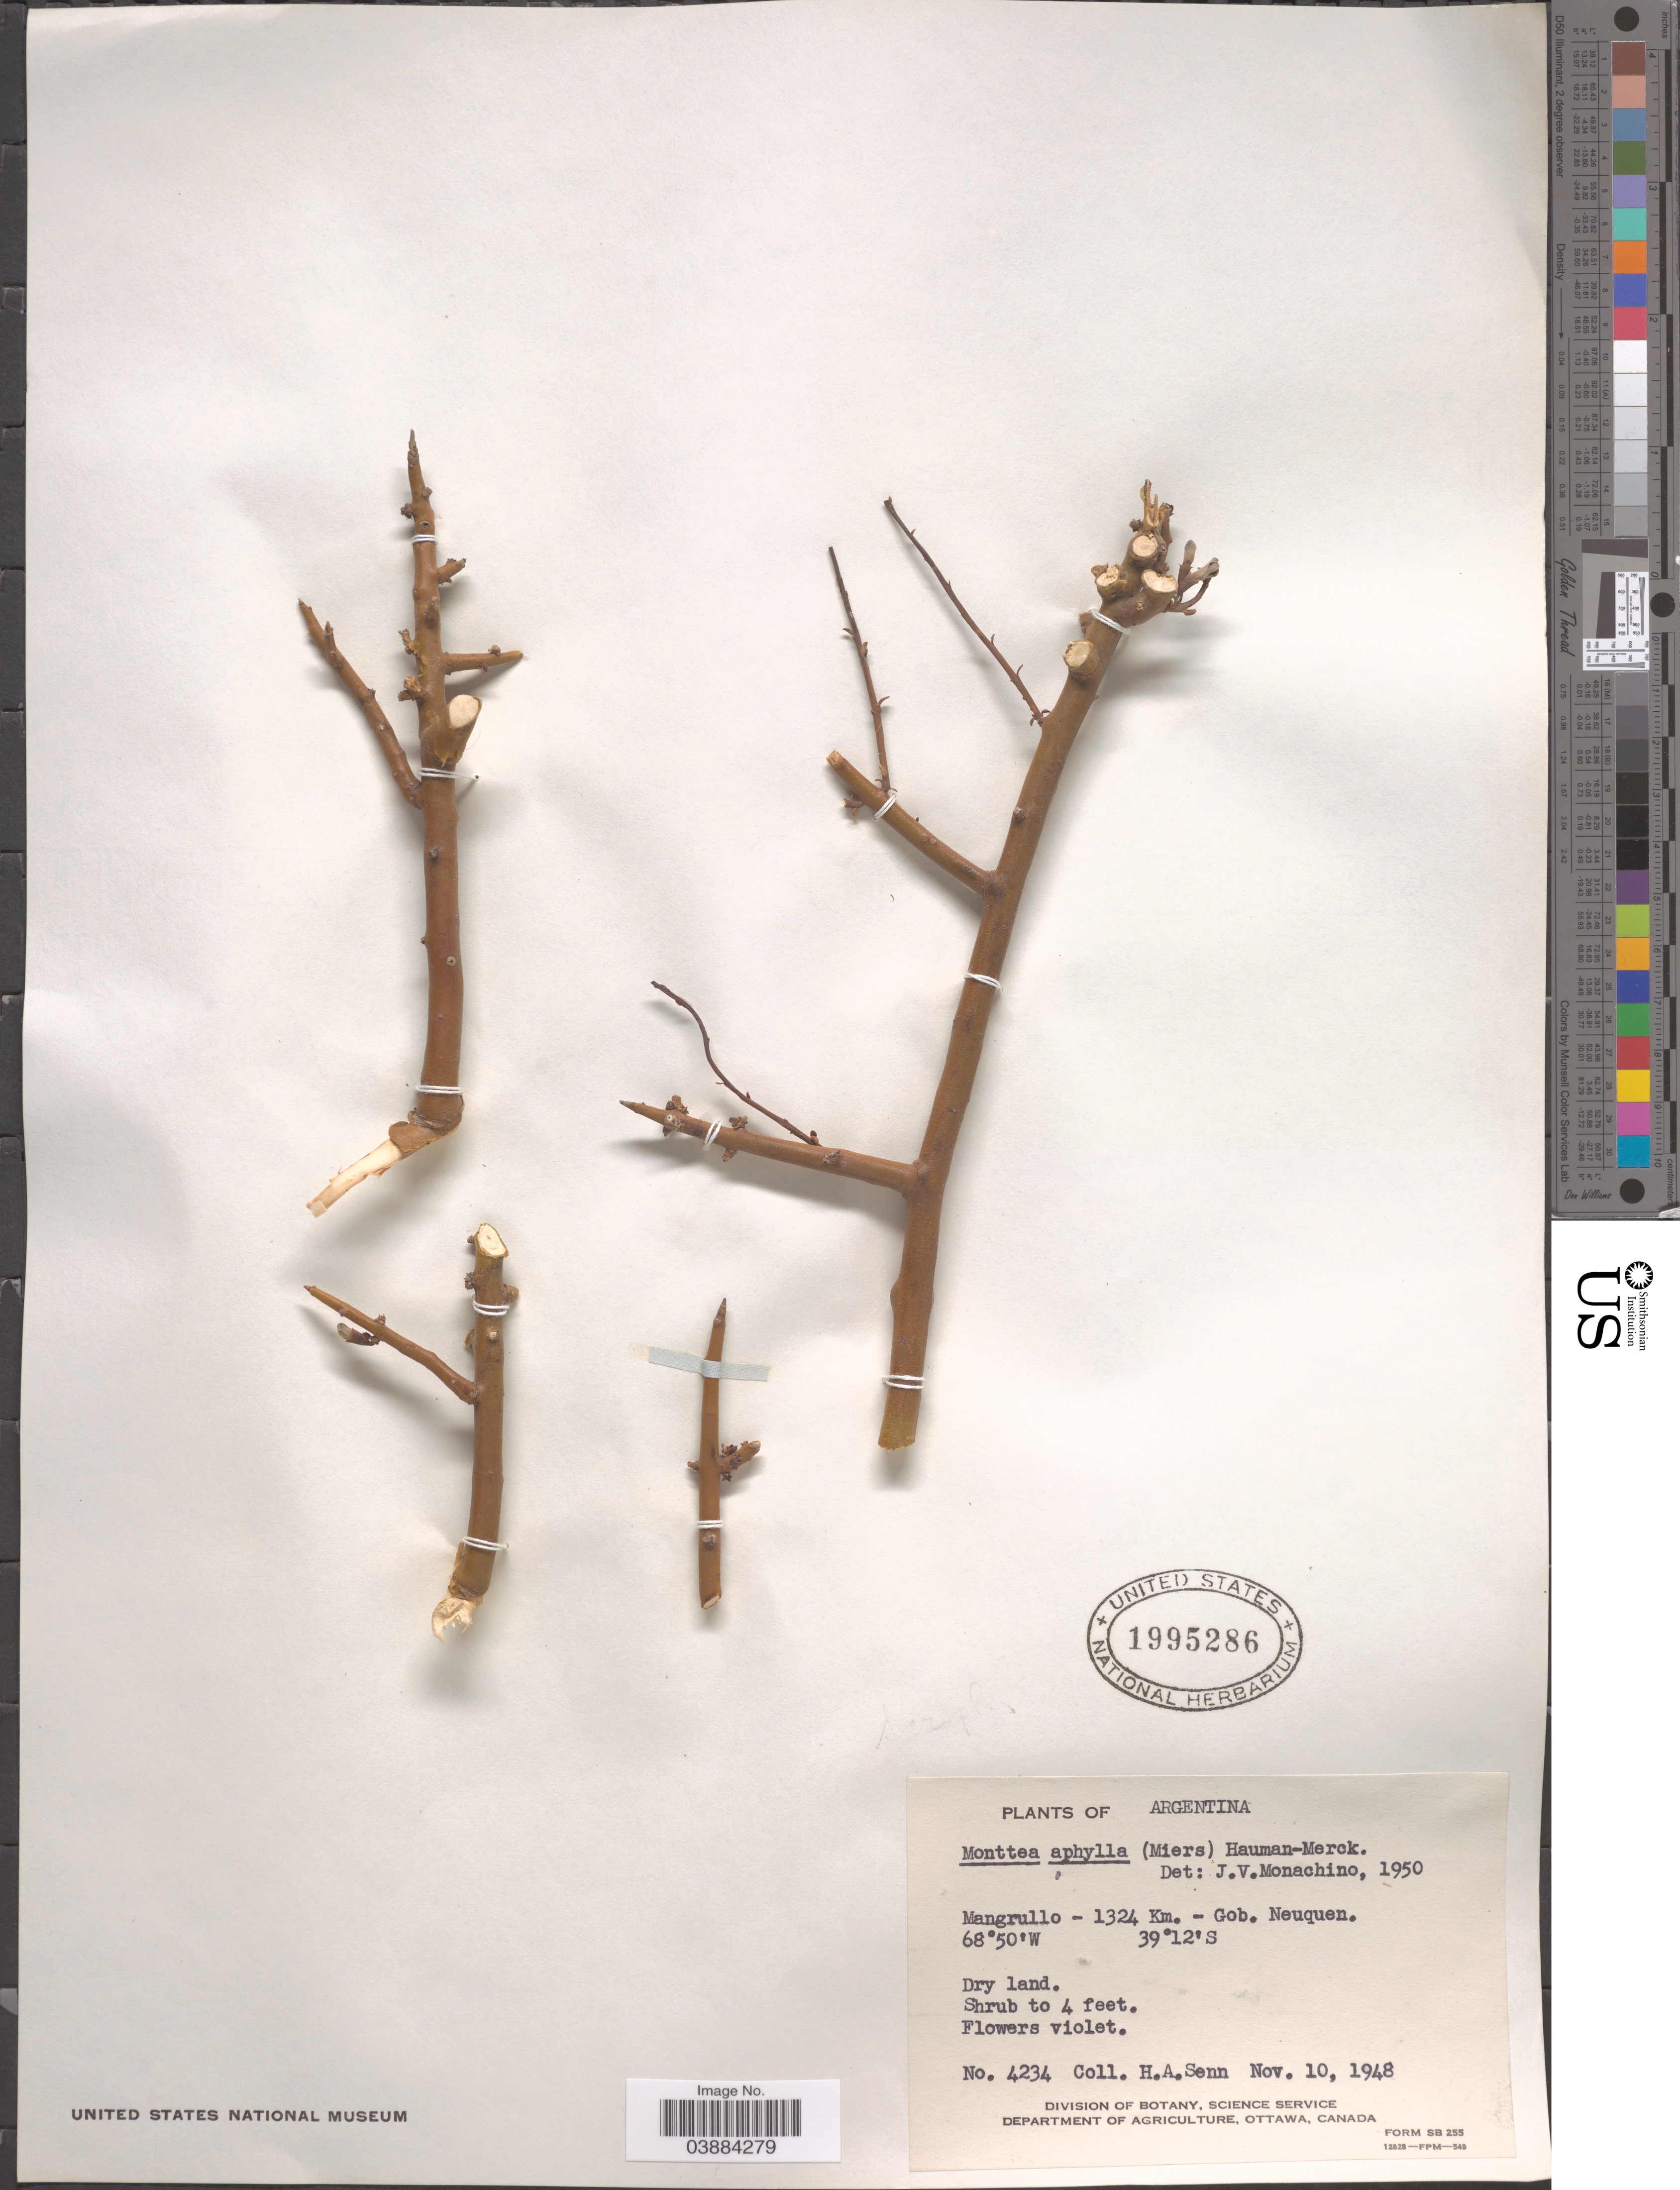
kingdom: Plantae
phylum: Tracheophyta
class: Magnoliopsida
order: Lamiales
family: Plantaginaceae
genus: Monttea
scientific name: Monttea aphylla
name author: (Miers) Benth. & Hook. f.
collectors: H. Senn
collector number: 4234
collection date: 1948-11-10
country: Argentina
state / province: Neuquen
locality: Mangrullo - 1324 Km. - Gob. Neuquen.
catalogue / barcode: US 1995286